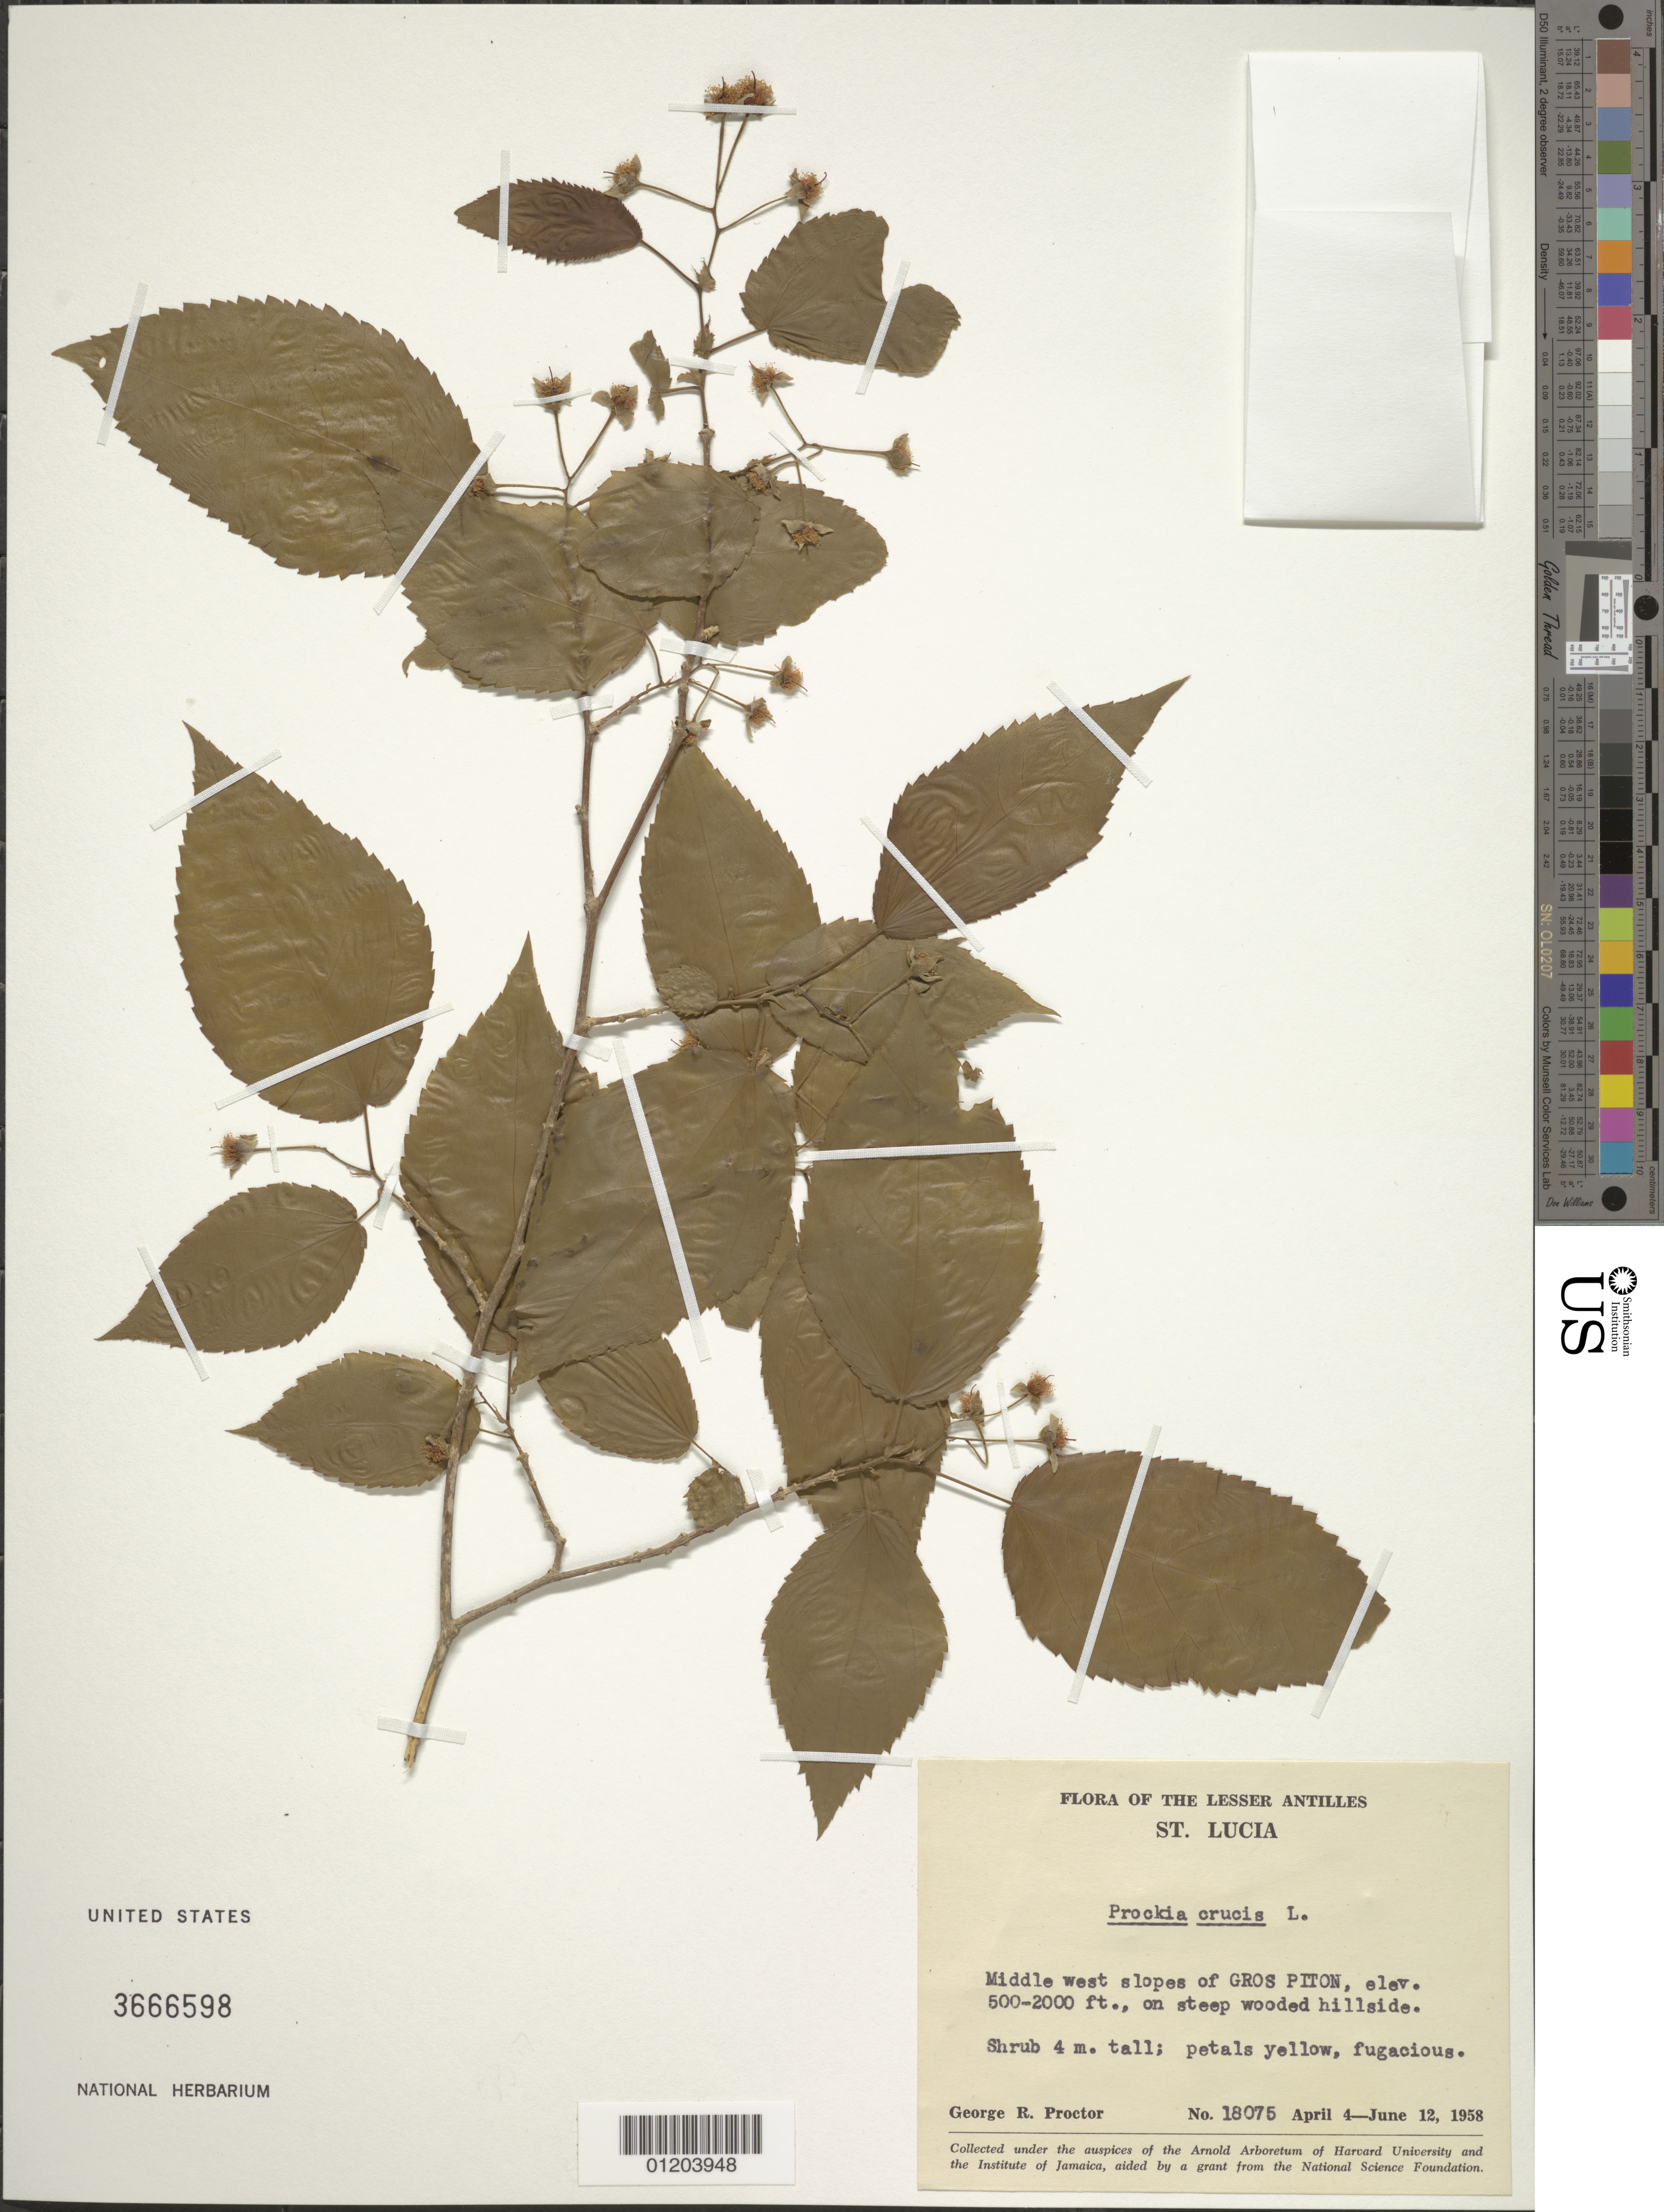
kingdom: Plantae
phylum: Tracheophyta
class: Magnoliopsida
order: Malpighiales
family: Salicaceae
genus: Prockia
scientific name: Prockia crucis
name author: P. Browne ex L.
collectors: G. R. Proctor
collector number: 18075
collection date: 1958-04-04/1958-06-12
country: St. Lucia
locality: Gros piton, middle west slopes.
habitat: Middle west slopes; on steep wooded hillside.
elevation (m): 152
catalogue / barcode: US 3666598